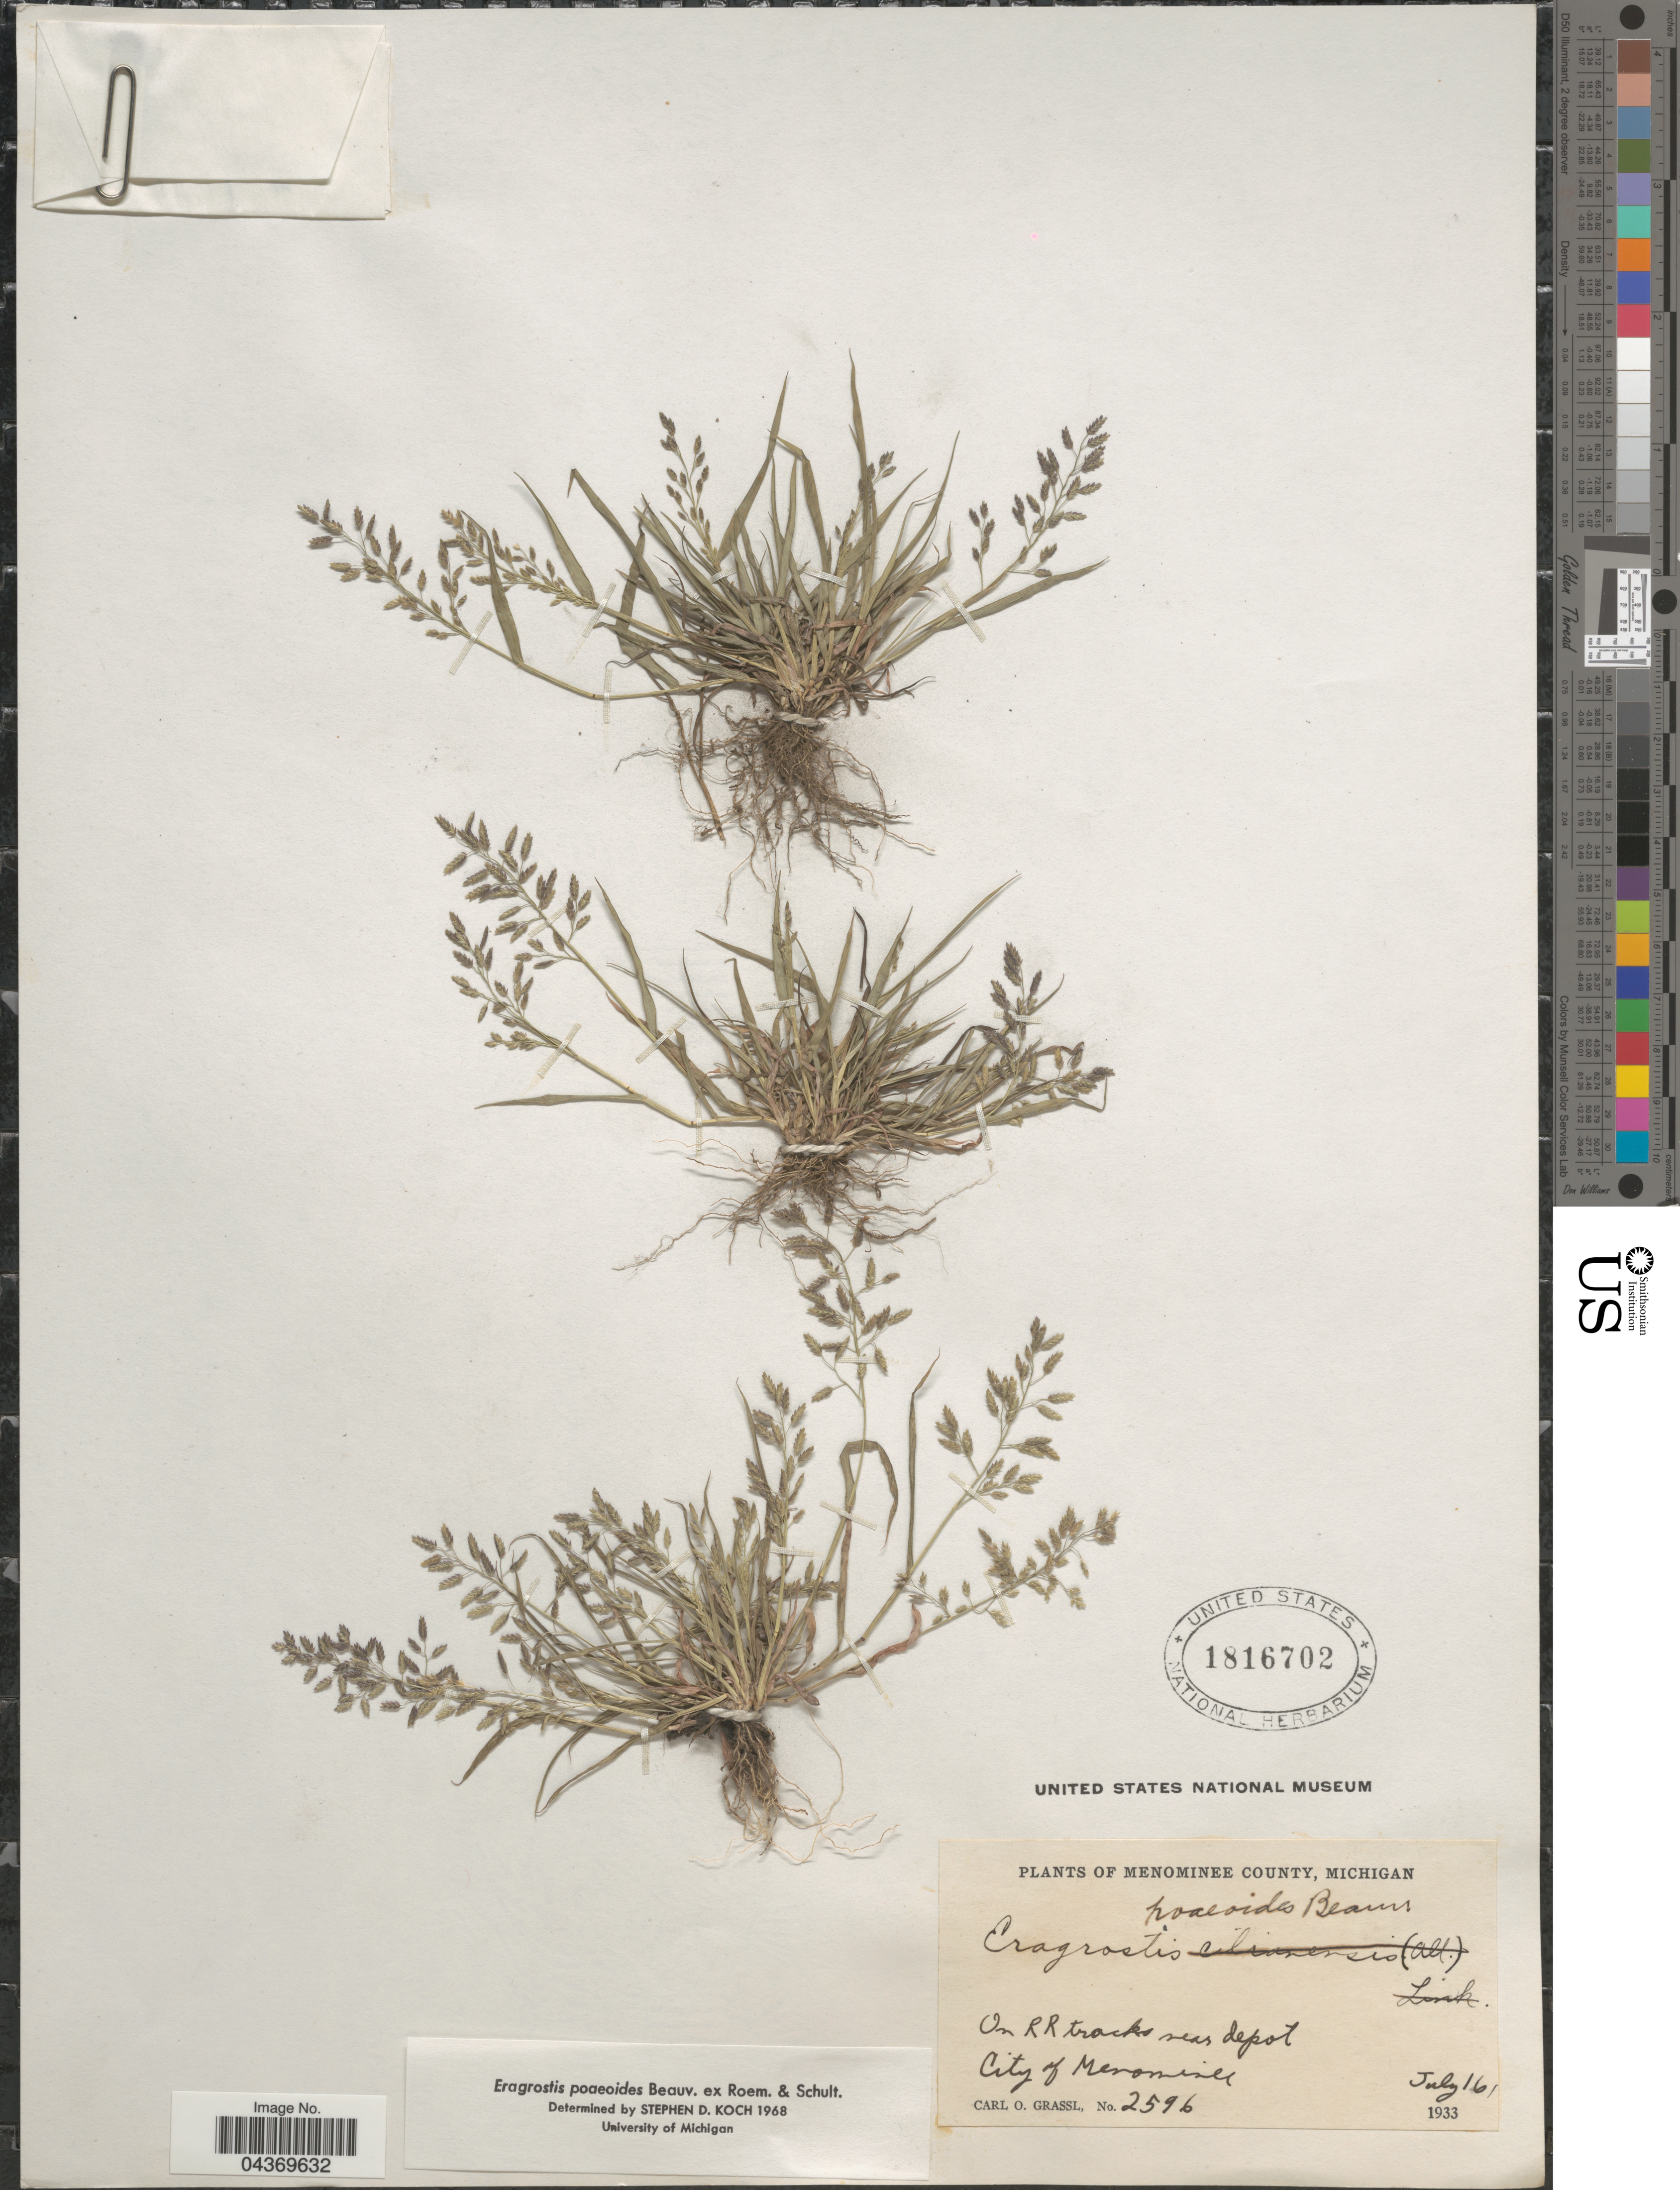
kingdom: Plantae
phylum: Tracheophyta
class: Liliopsida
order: Poales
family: Poaceae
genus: Eragrostis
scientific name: Eragrostis minor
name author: Host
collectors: C. Grassl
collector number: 2596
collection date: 1933-07-16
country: United States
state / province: Michigan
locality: Menominee County. On R R tracks near depot City of Menominee.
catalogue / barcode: US 1816702